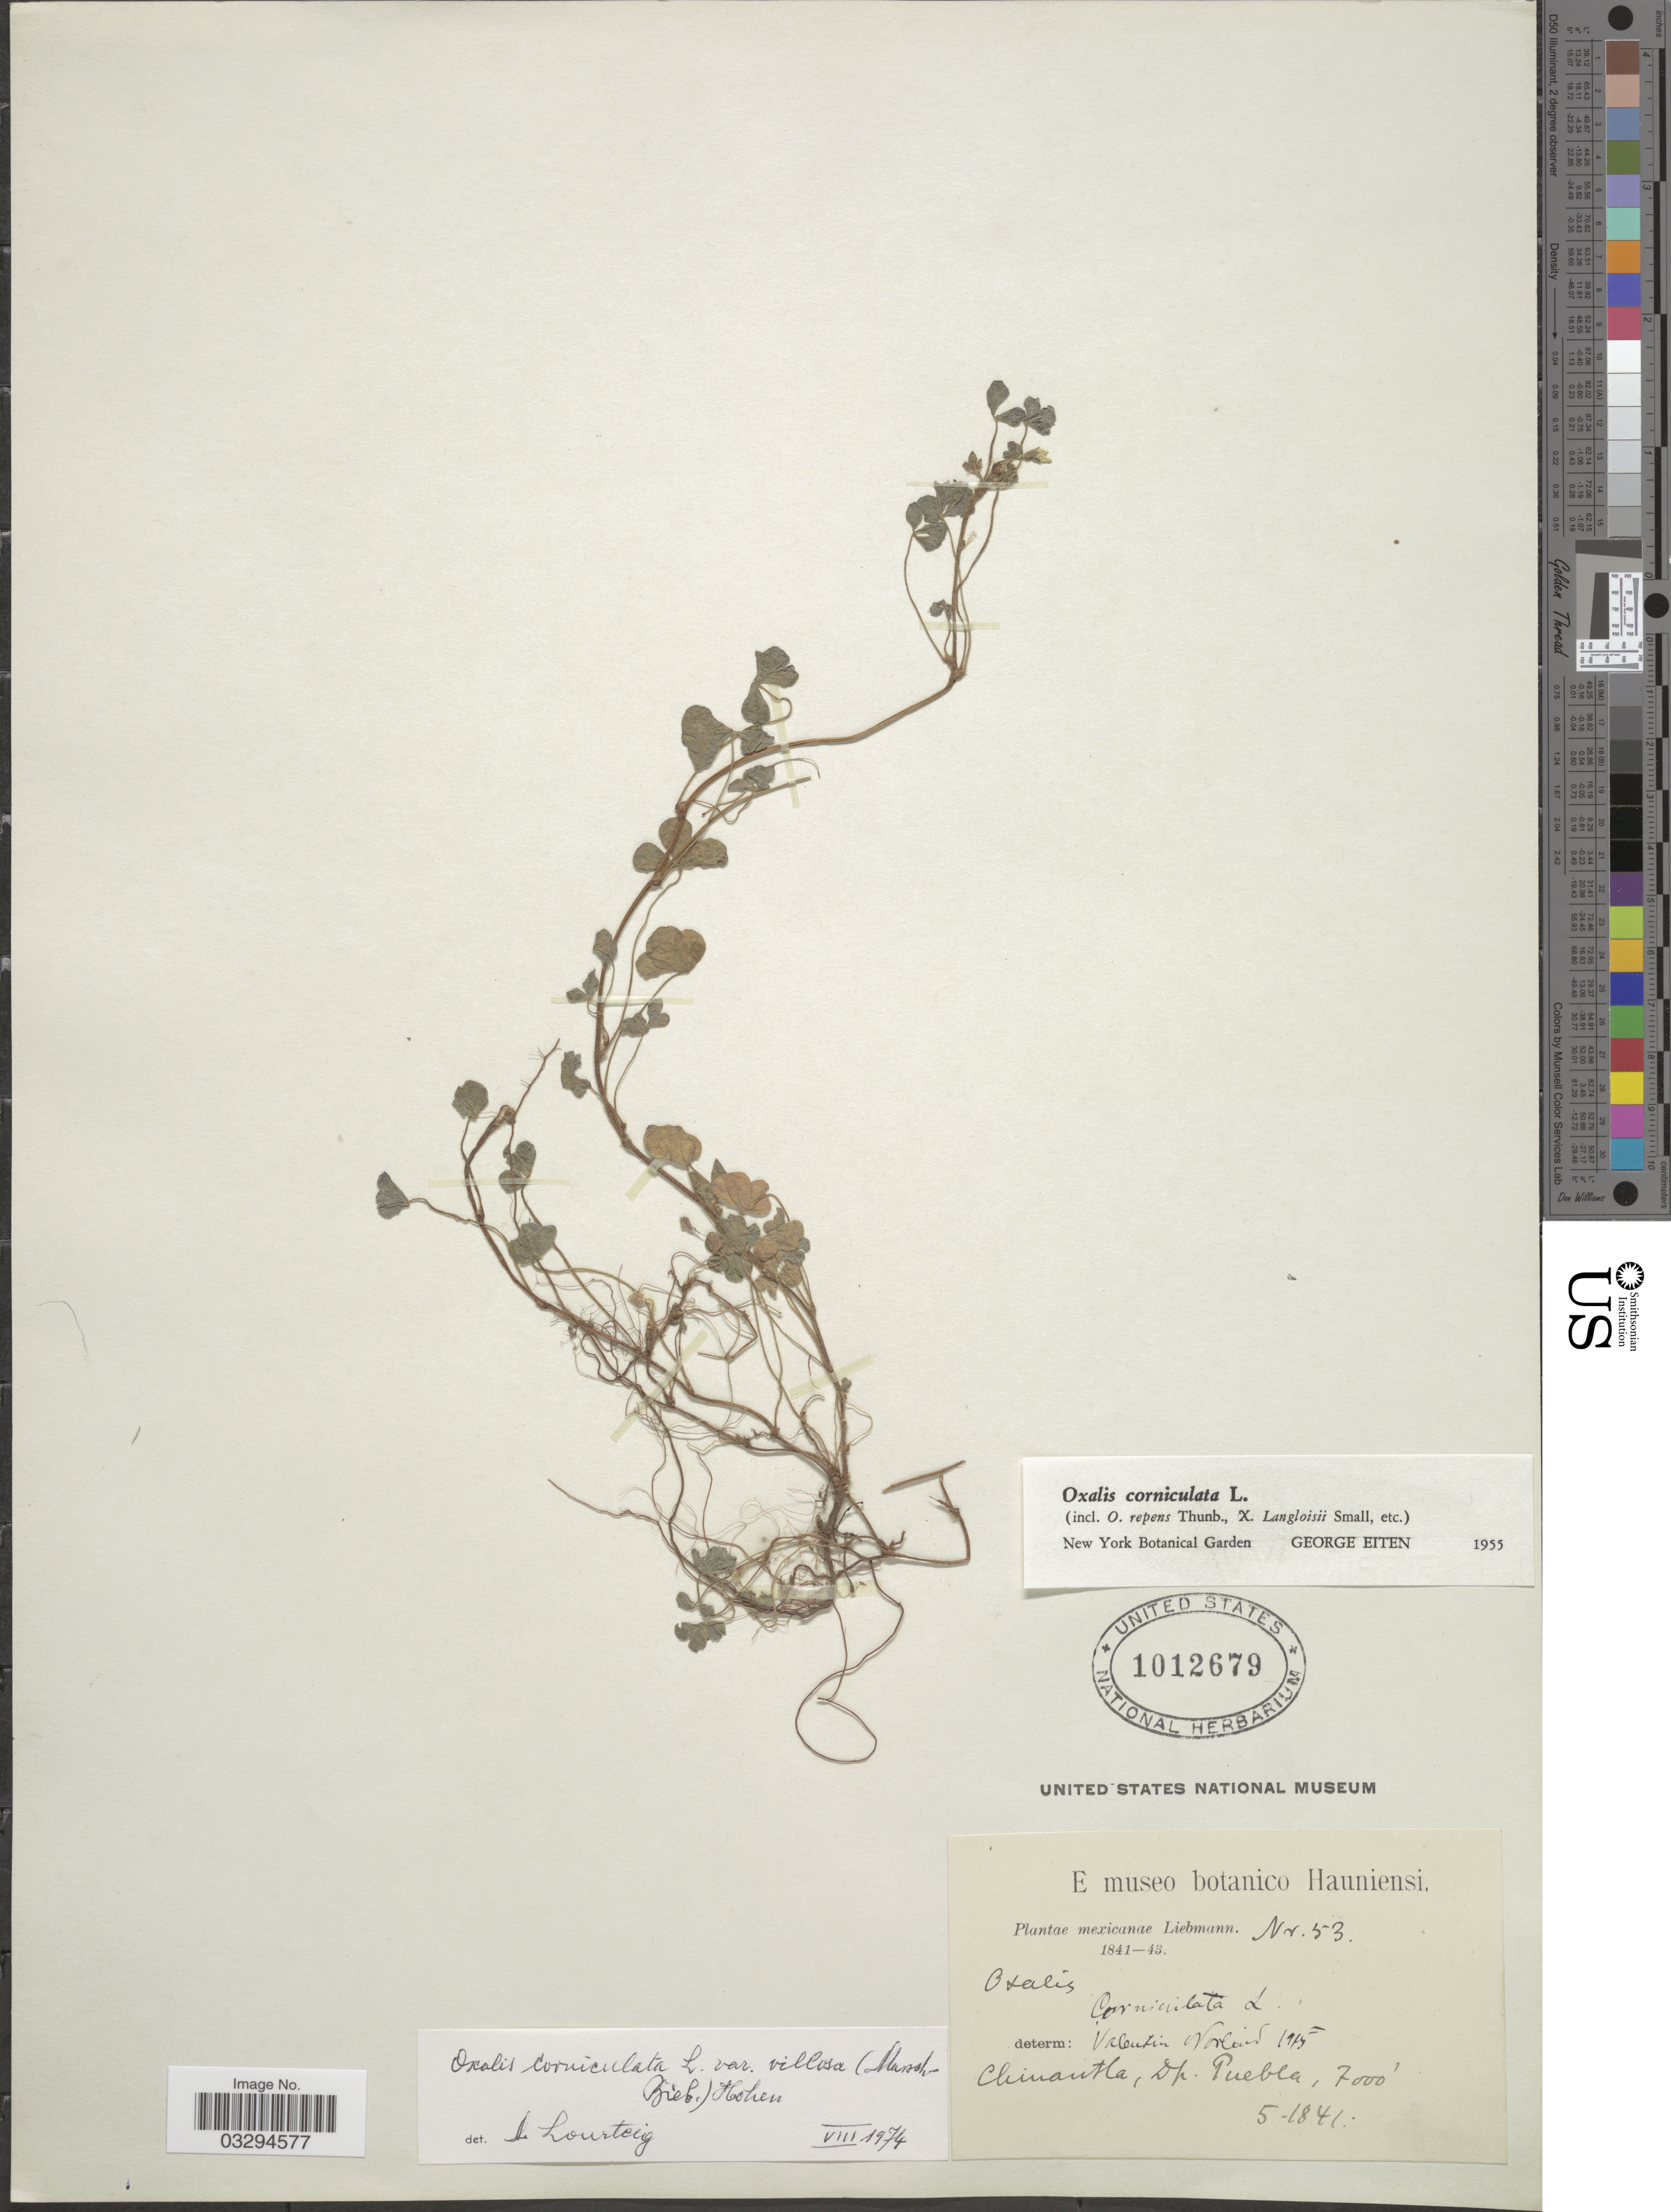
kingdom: Plantae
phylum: Tracheophyta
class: Magnoliopsida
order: Oxalidales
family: Oxalidaceae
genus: Oxalis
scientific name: Oxalis corniculata var. villosa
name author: (M. Bieb.) Hohen.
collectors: Liebmann, --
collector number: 53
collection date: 1841-05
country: Mexico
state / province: Puebla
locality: Chinantla, Dp. Puebla.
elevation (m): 2134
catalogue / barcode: US 1012679